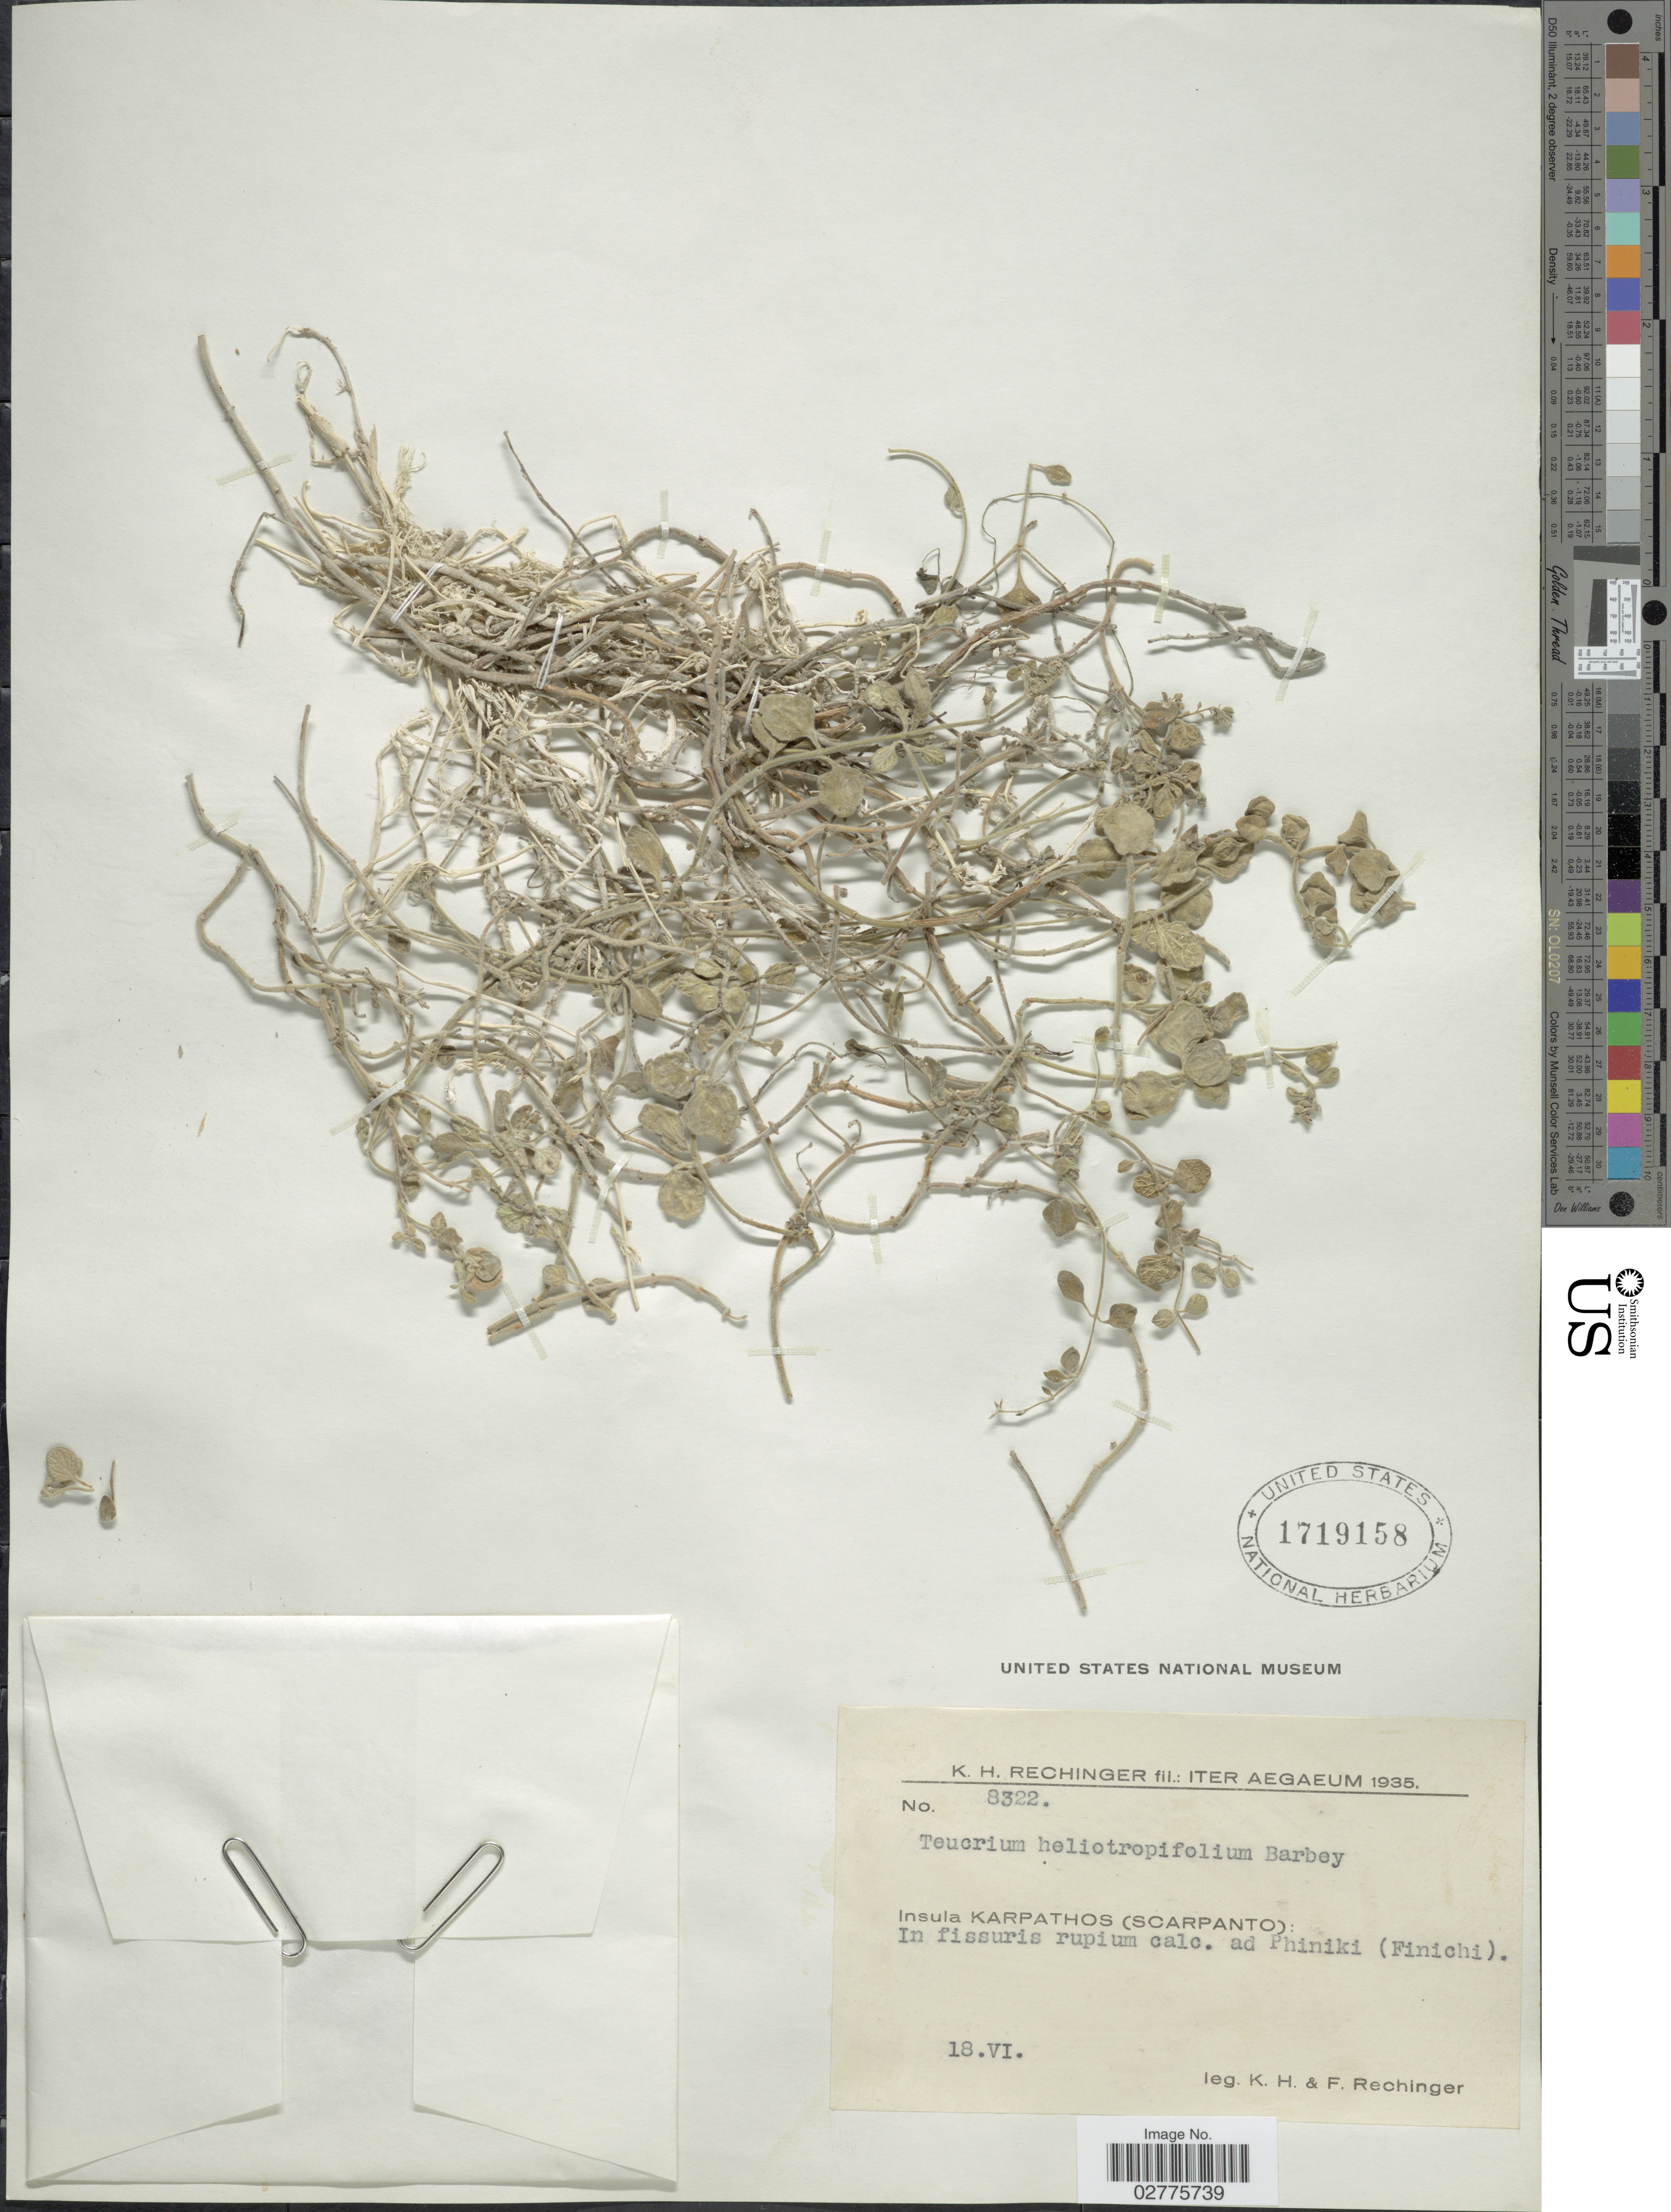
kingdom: Plantae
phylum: Tracheophyta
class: Magnoliopsida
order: Lamiales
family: Lamiaceae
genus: Teucrium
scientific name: Teucrium heliotropiifolium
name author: Barbey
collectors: K. H. Rechinger & F. Rechinger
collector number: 8322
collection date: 1935-06-18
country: Greece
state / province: South Aegean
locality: Aegaeum. Insula Karpathos (Scarpanto): In fissuris rupium calc. ad Phiniki (Finichi).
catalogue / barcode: US 1719158